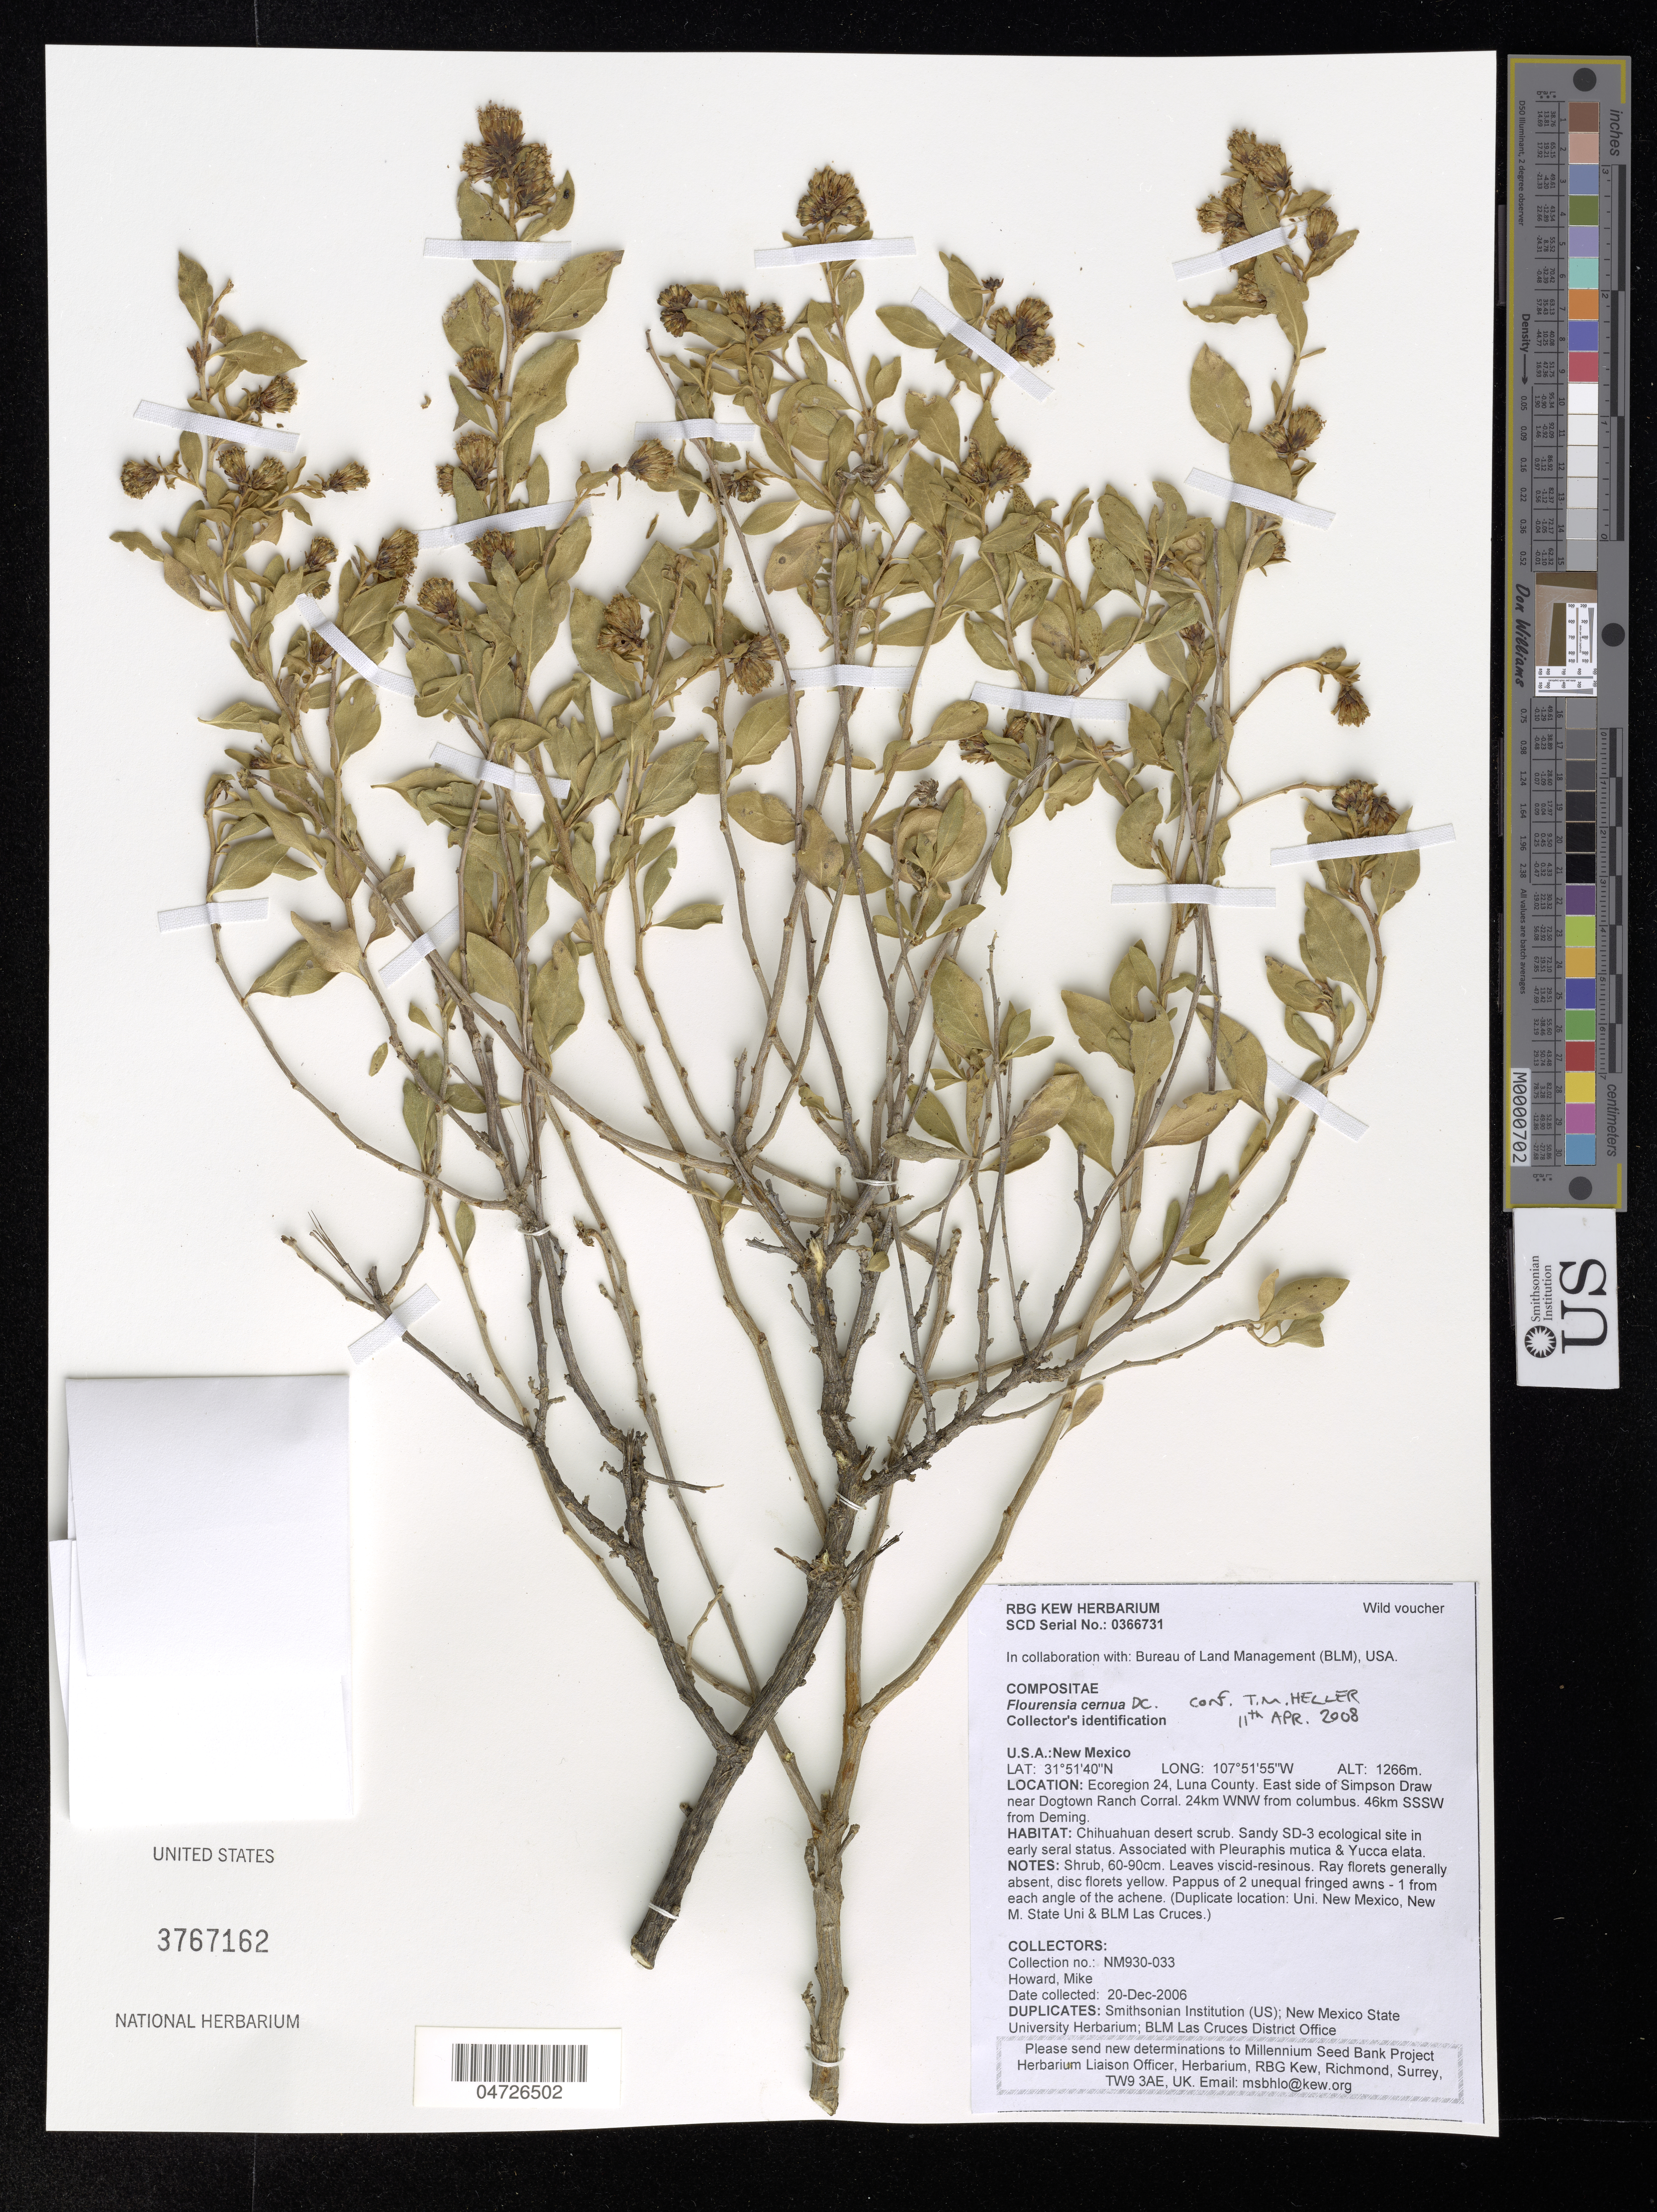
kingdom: Plantae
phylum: Tracheophyta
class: Magnoliopsida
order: Asterales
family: Asteraceae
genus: Flourensia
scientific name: Flourensia cernua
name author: DC.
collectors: M. Howard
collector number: NM930-033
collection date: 2006-12-20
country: United States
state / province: New Mexico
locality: Ecoregion 24, Luna County. East side of Simpson Draw near Dogtown Ranch Corral. 24km WNW from columbus. 46km SSSW from Deming.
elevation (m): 1266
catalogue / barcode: US 3767162